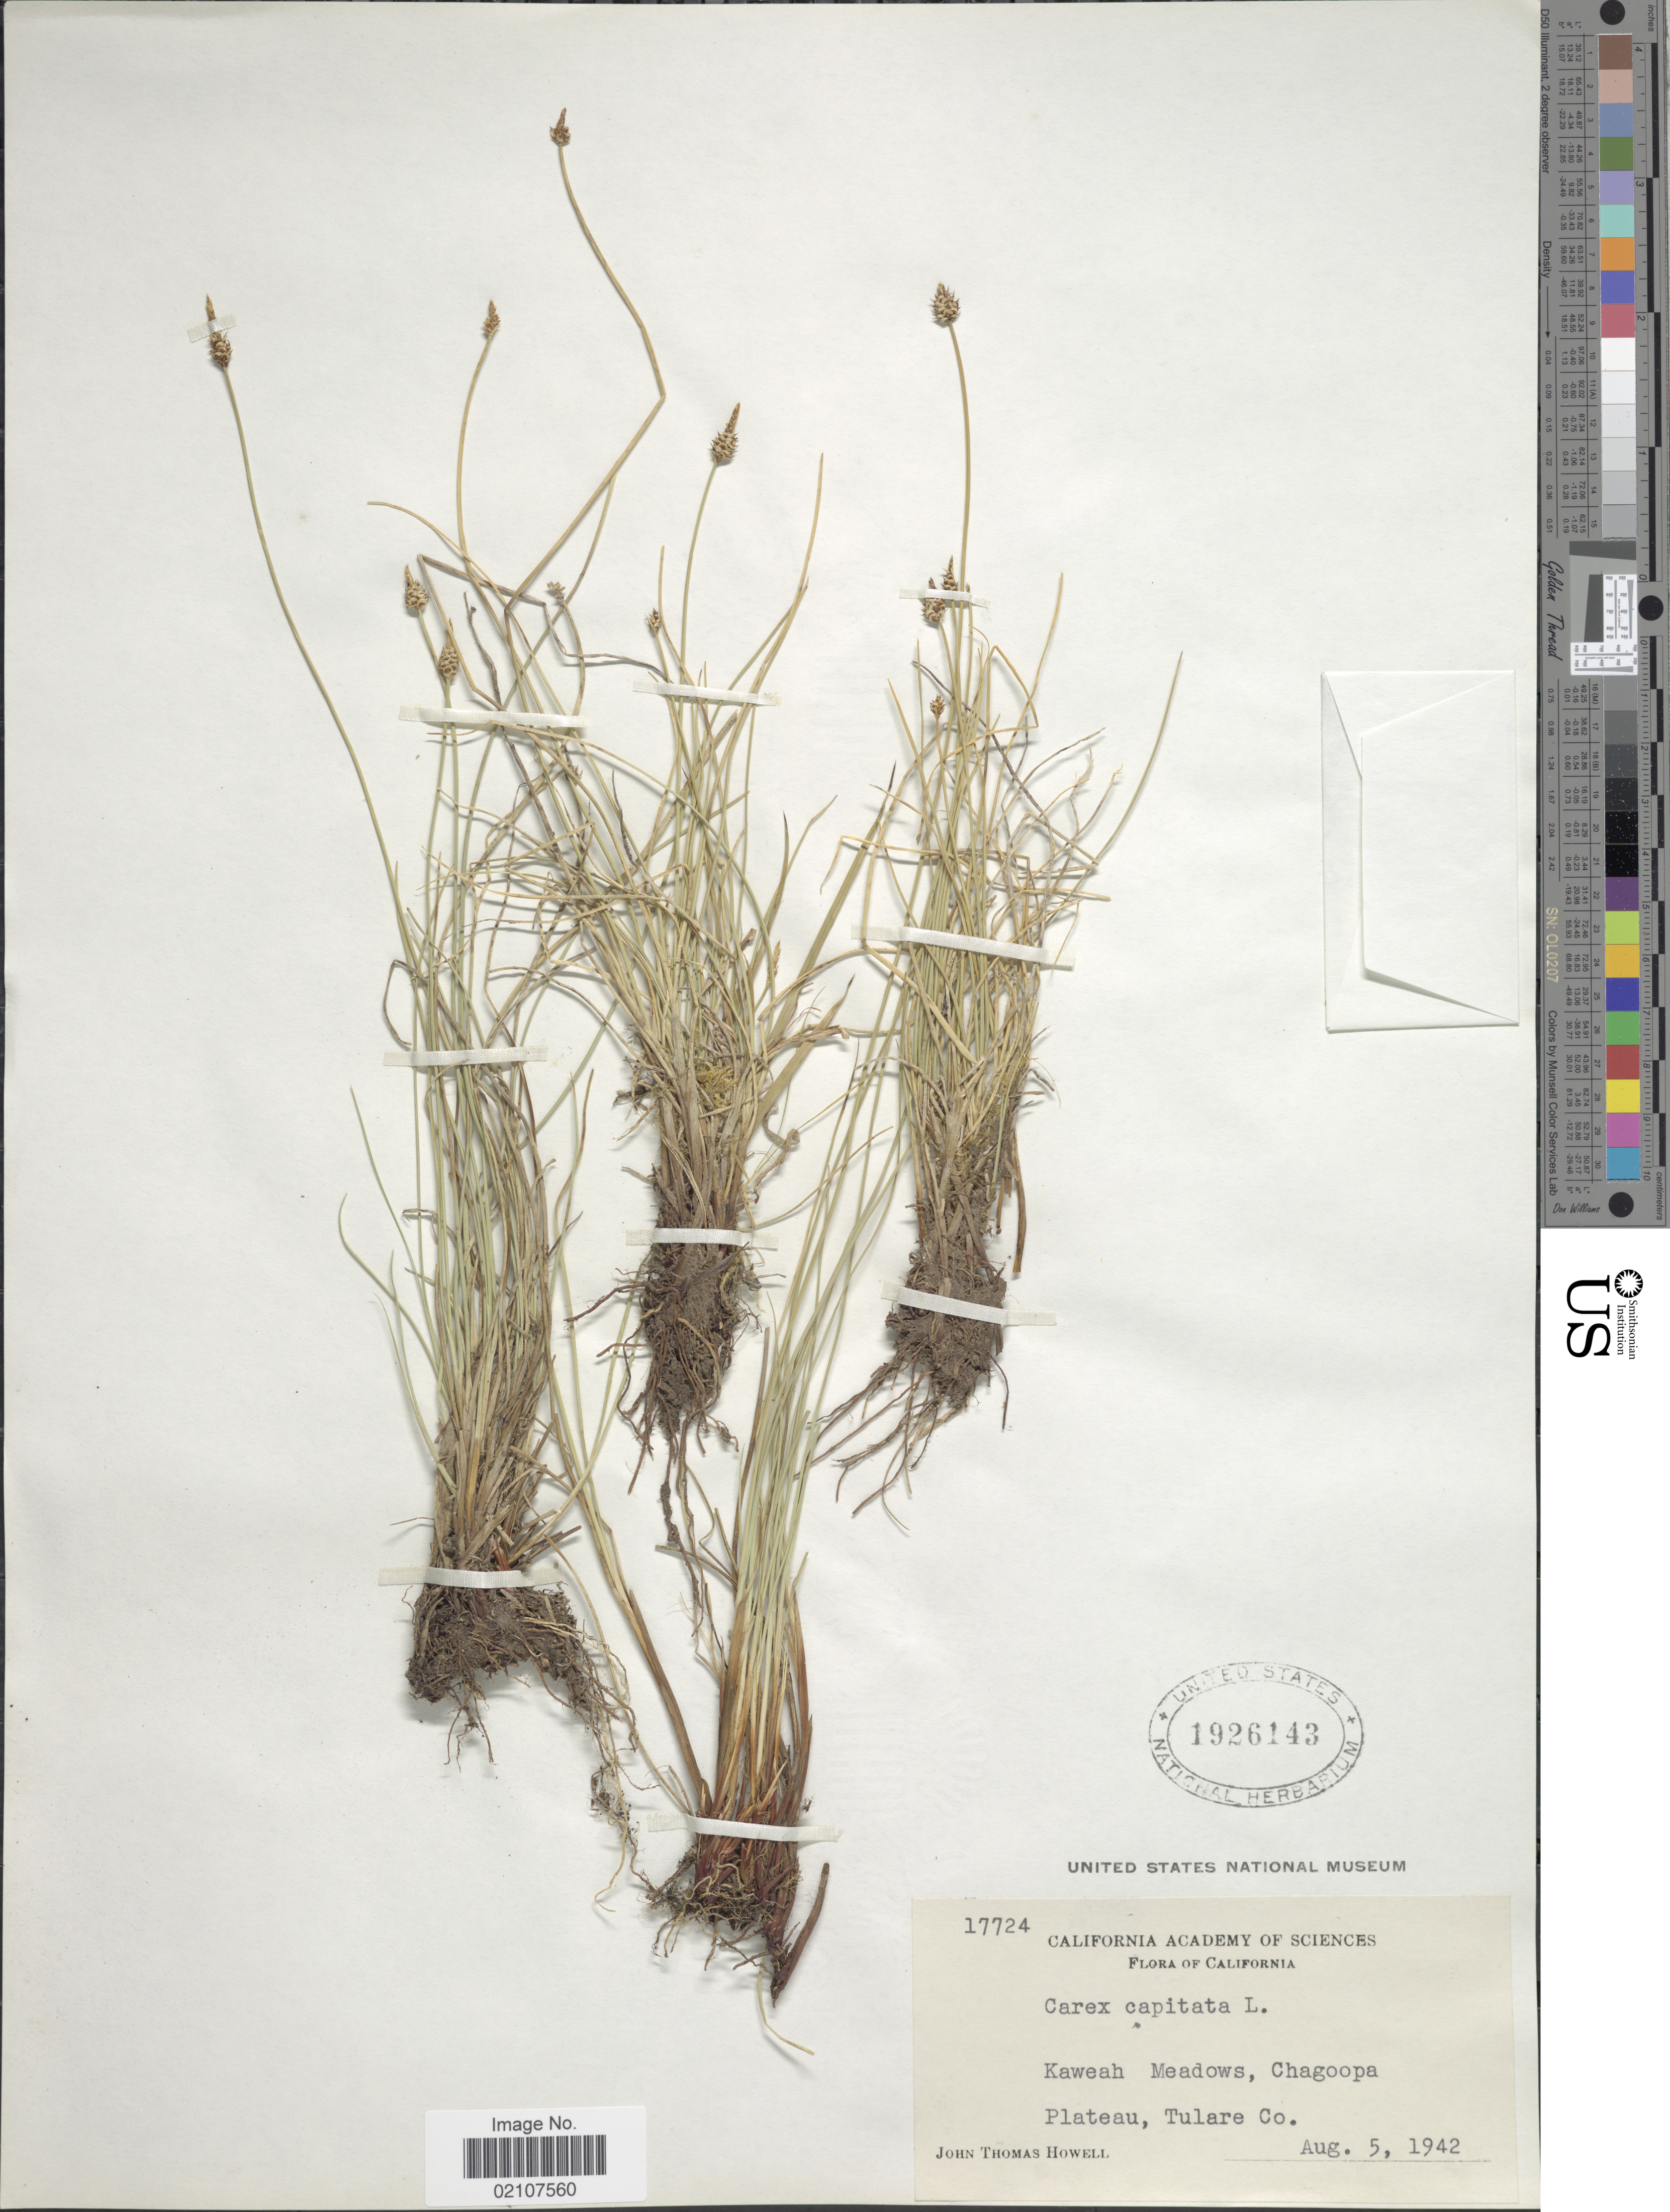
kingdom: Plantae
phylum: Tracheophyta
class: Liliopsida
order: Poales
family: Cyperaceae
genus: Carex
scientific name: Carex capitata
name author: L.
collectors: J. T. Howell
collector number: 17724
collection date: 1942-08-05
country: United States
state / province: California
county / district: Tulare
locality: Kaweah Meadows, Chagoopa Plateau, Tulare Co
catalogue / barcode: US 1926143